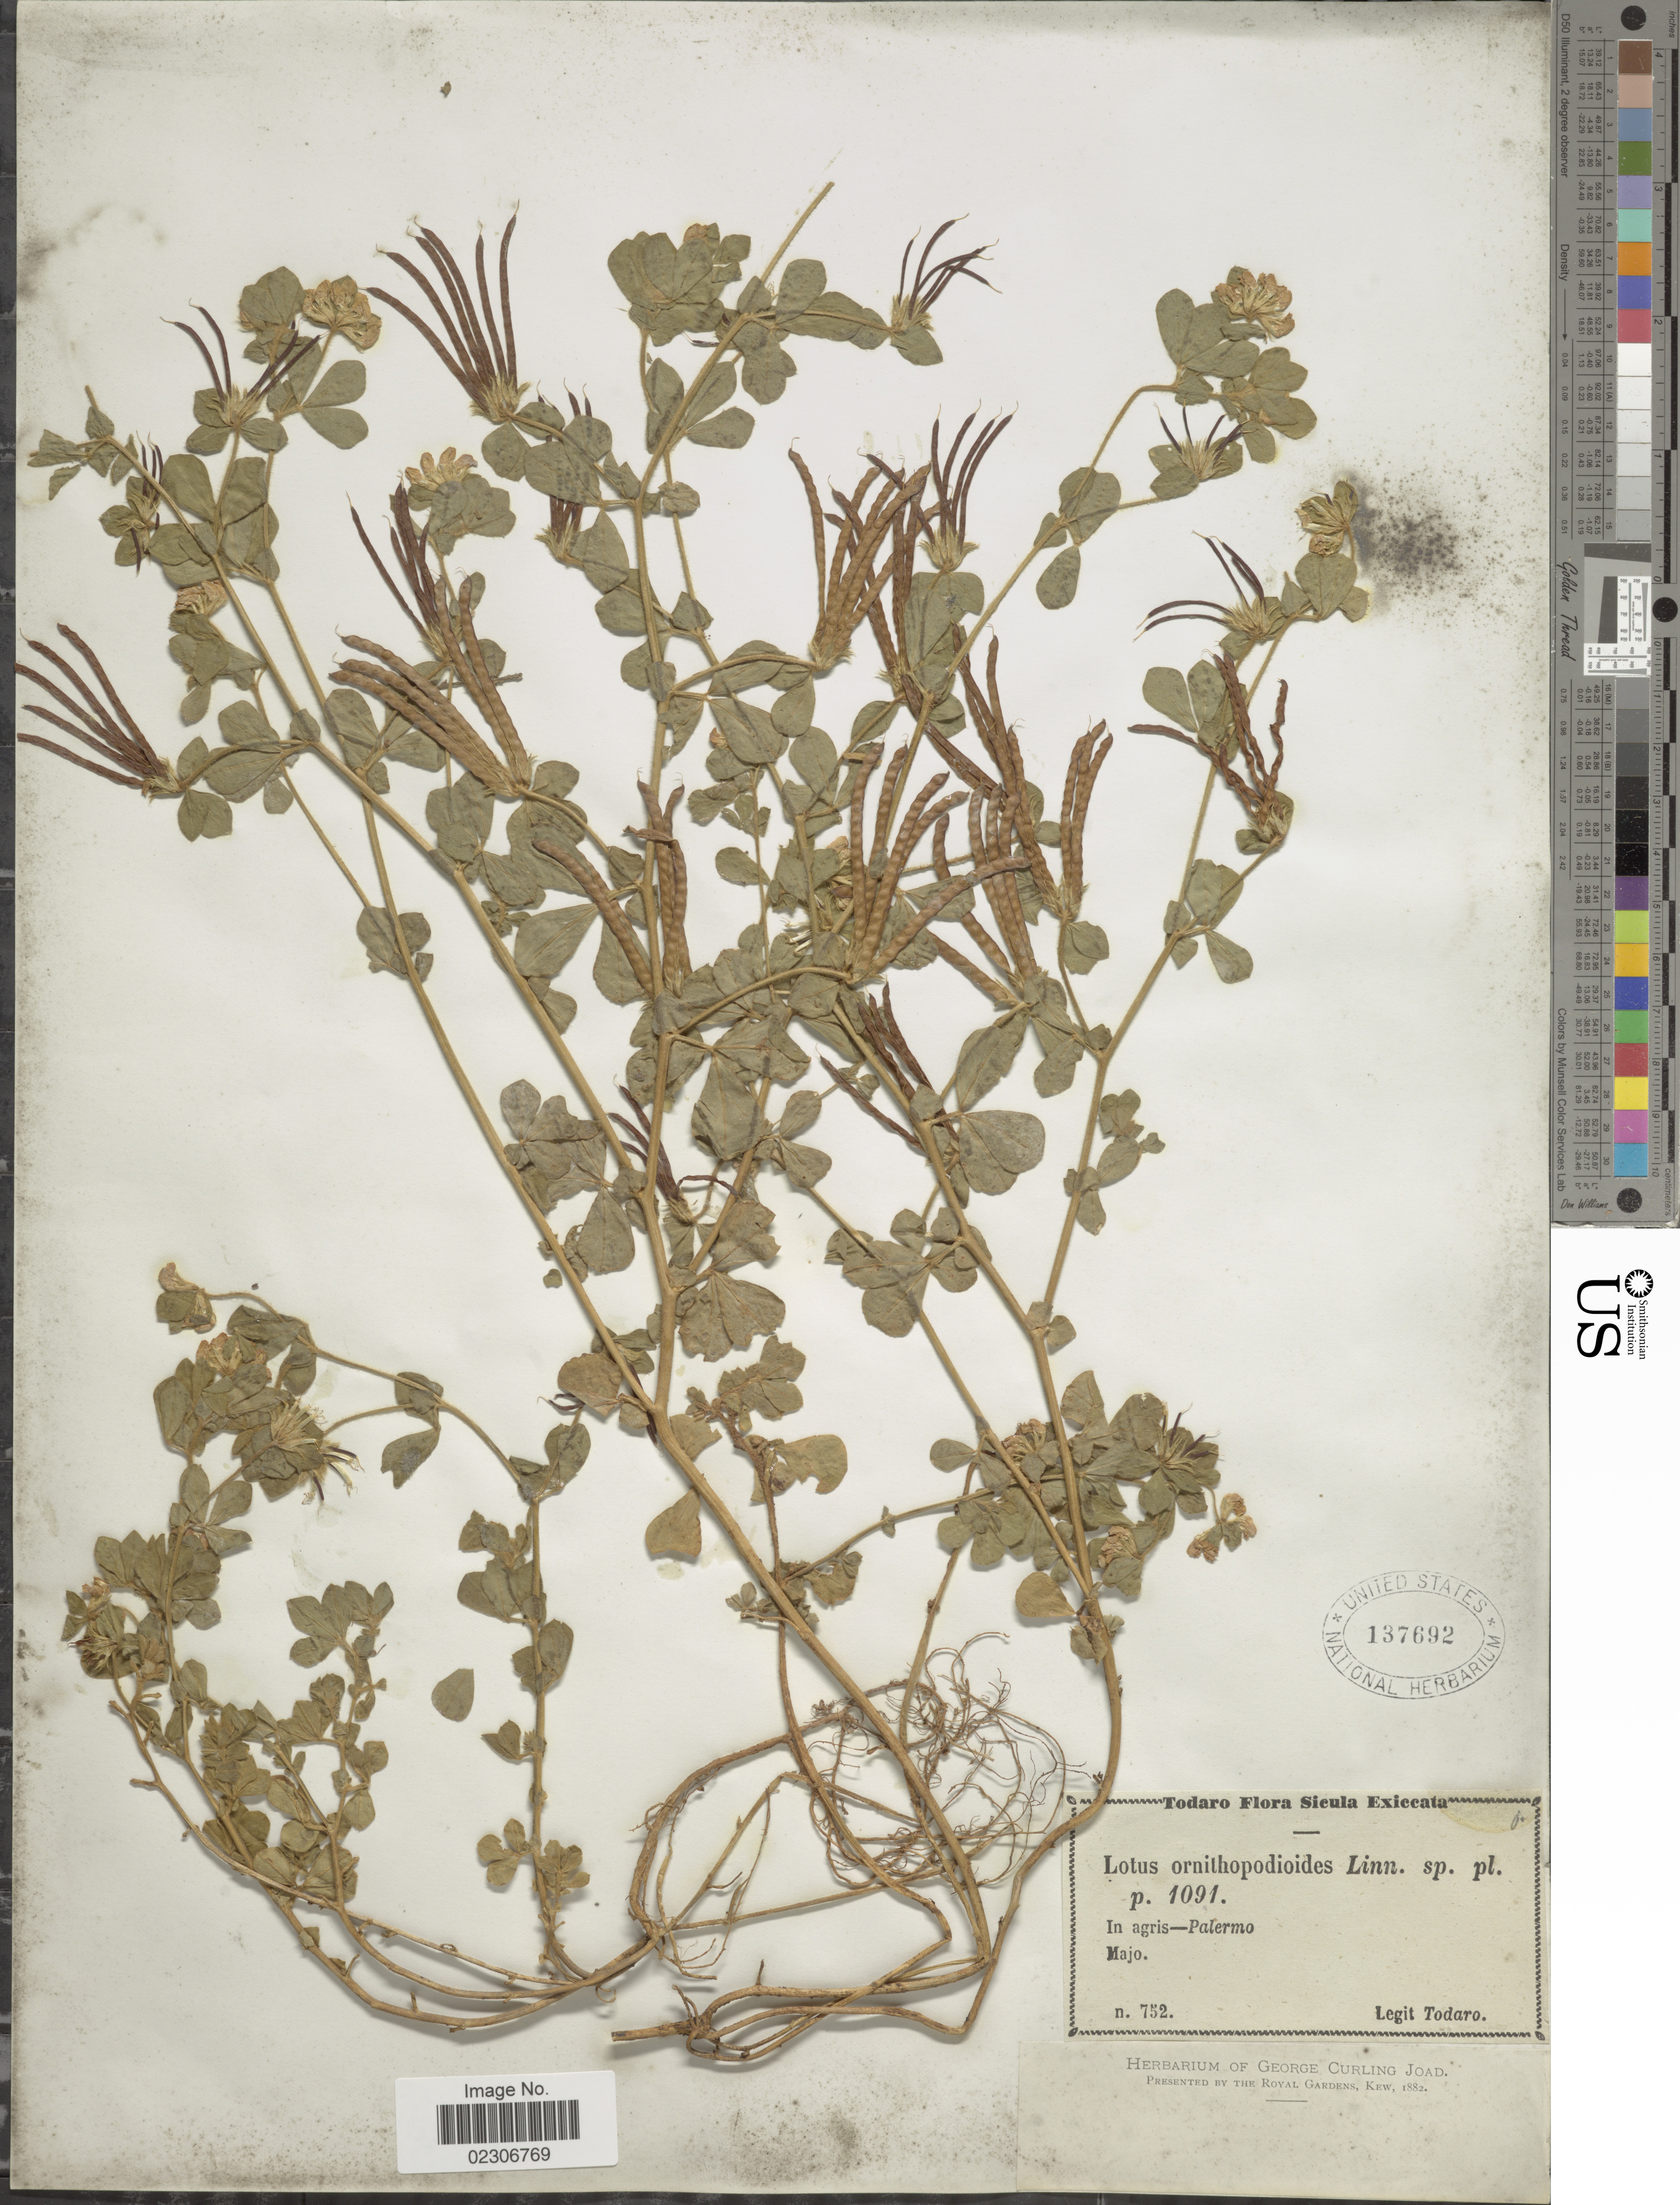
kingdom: Plantae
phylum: Tracheophyta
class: Magnoliopsida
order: Fabales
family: Fabaceae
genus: Lotus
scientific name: Lotus ornithopodioides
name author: L.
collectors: Todaro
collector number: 752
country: Italy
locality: Palermo - In agris - Palermo.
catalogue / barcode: US 137692